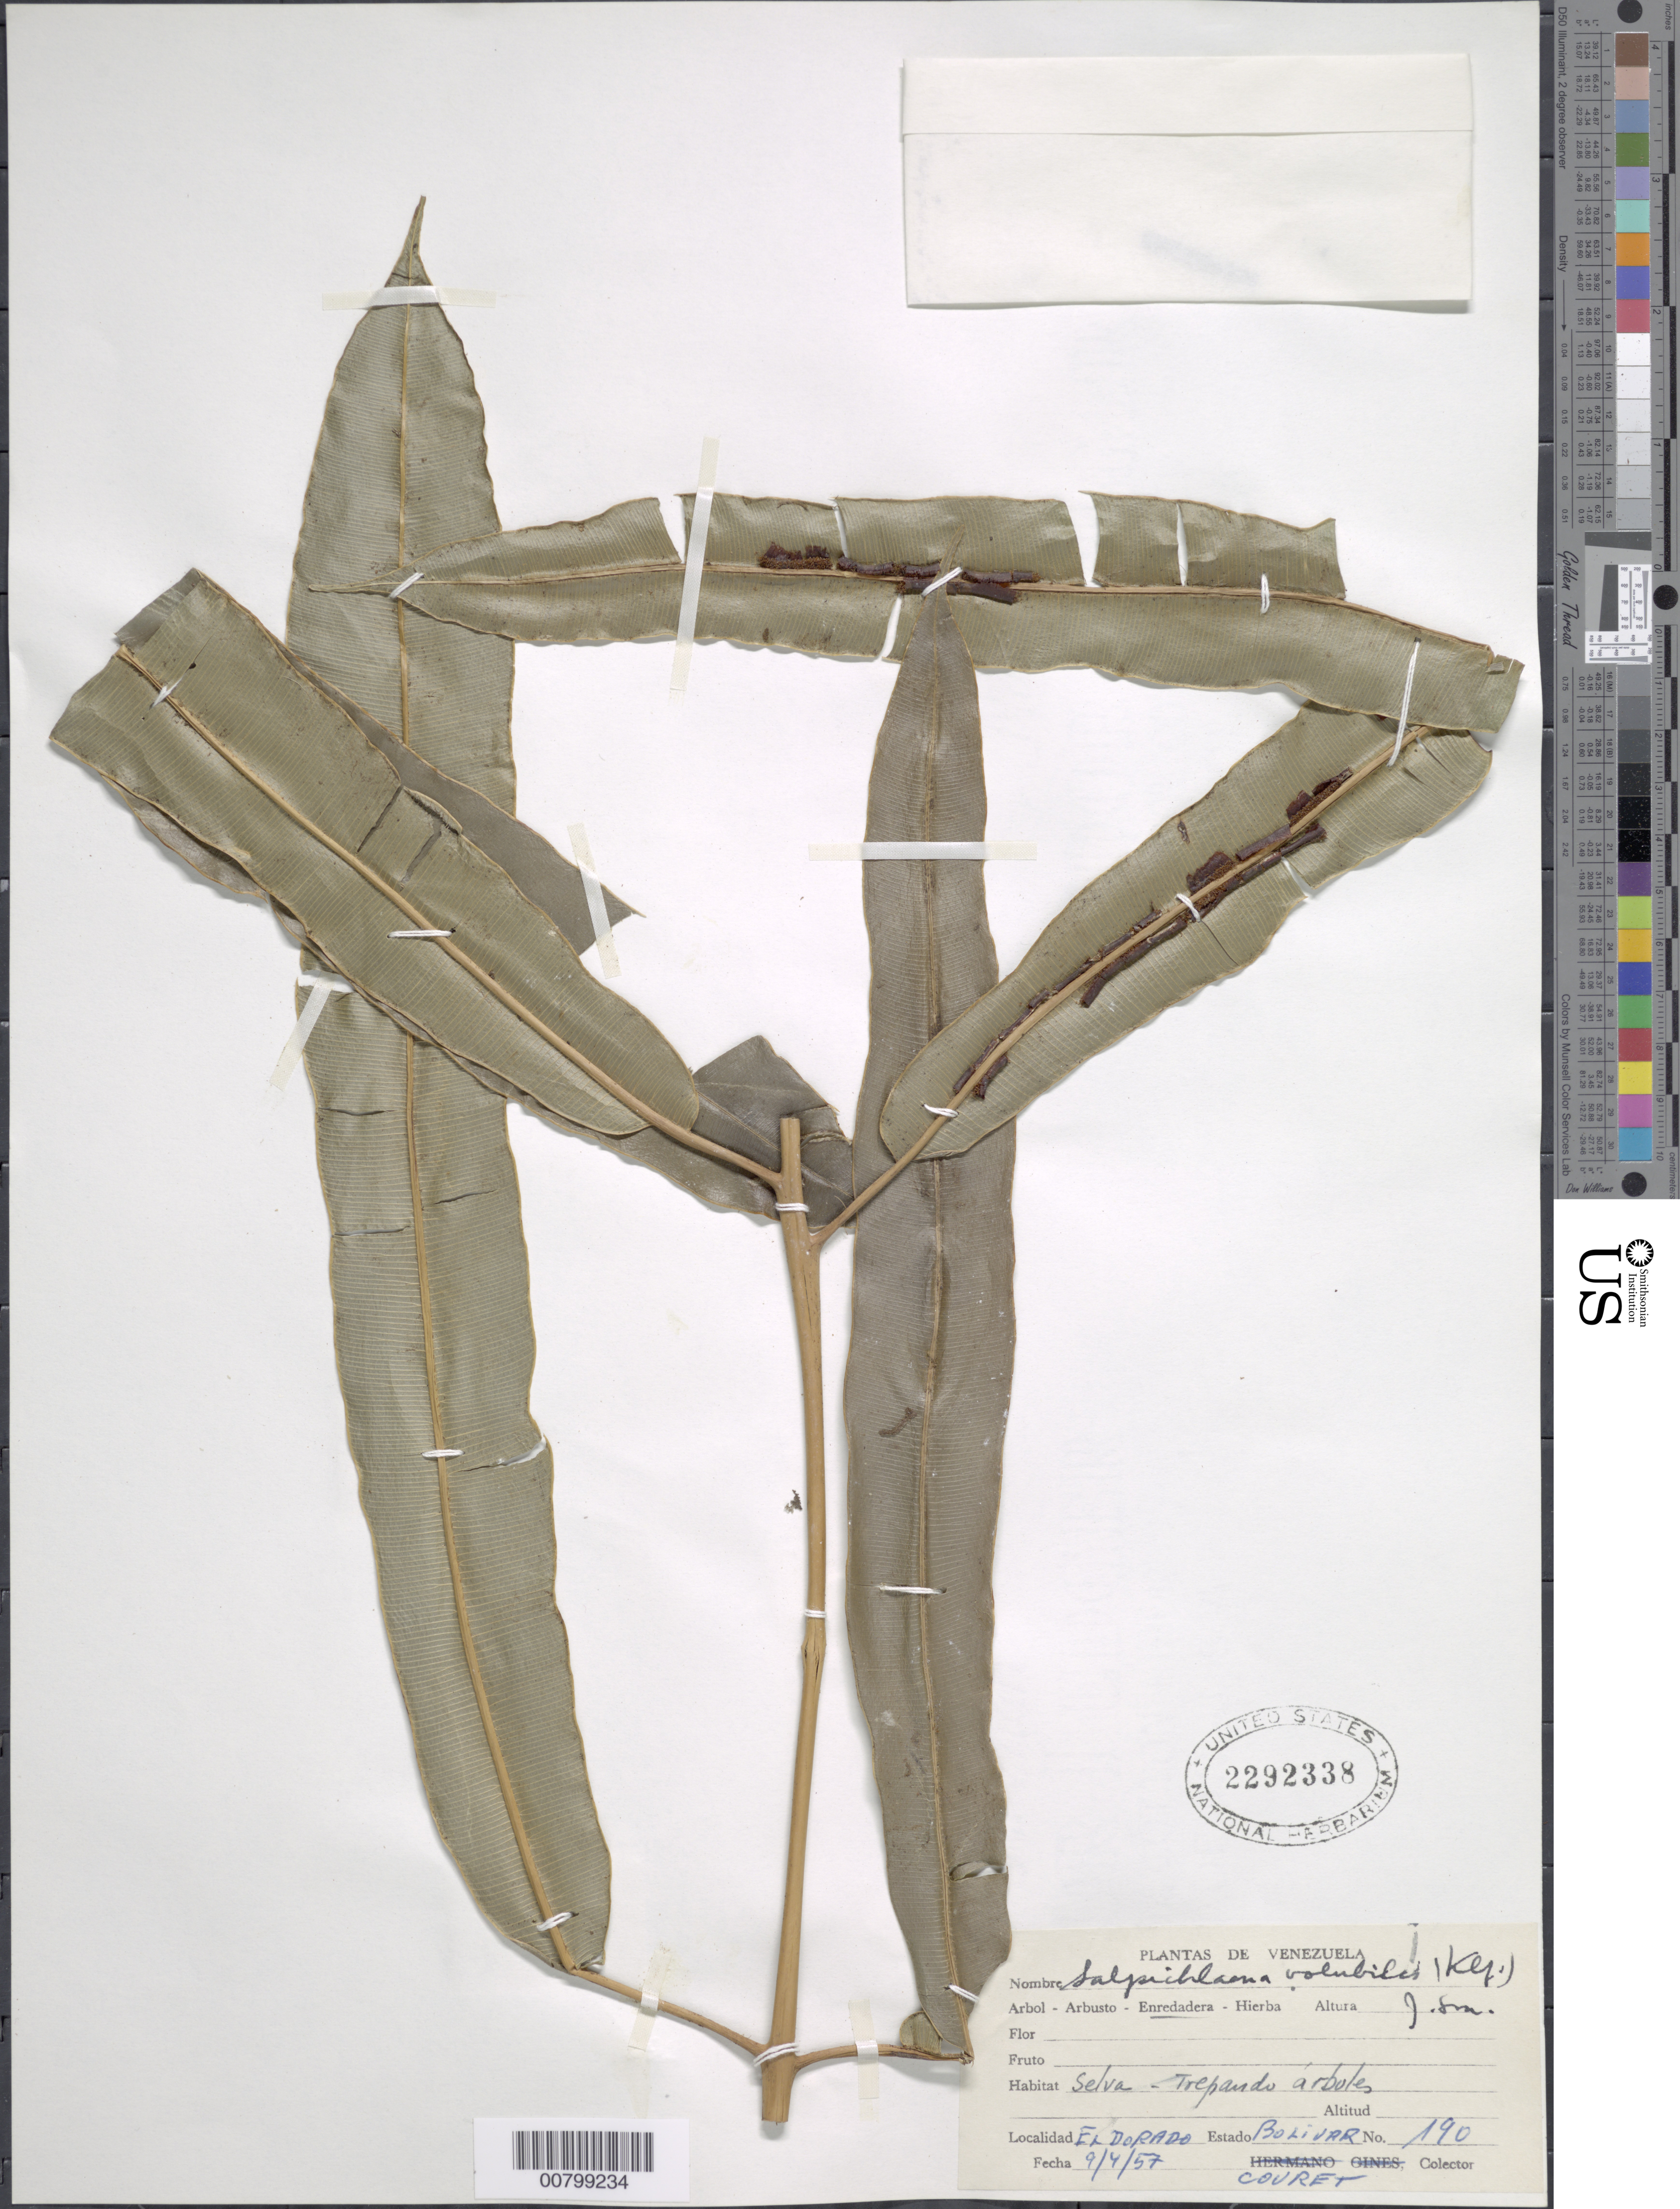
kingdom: Plantae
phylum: Tracheophyta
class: Polypodiopsida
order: Polypodiales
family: Blechnaceae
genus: Salpichlaena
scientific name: Salpichlaena volubilis subsp. volubilis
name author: (Kaulf.) J. Sm.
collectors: -. Couret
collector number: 190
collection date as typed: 9-Apr-57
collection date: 1957-04-09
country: Venezuela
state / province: Bolívar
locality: El Dorado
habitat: Selva, trepando arboles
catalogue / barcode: US 2292338